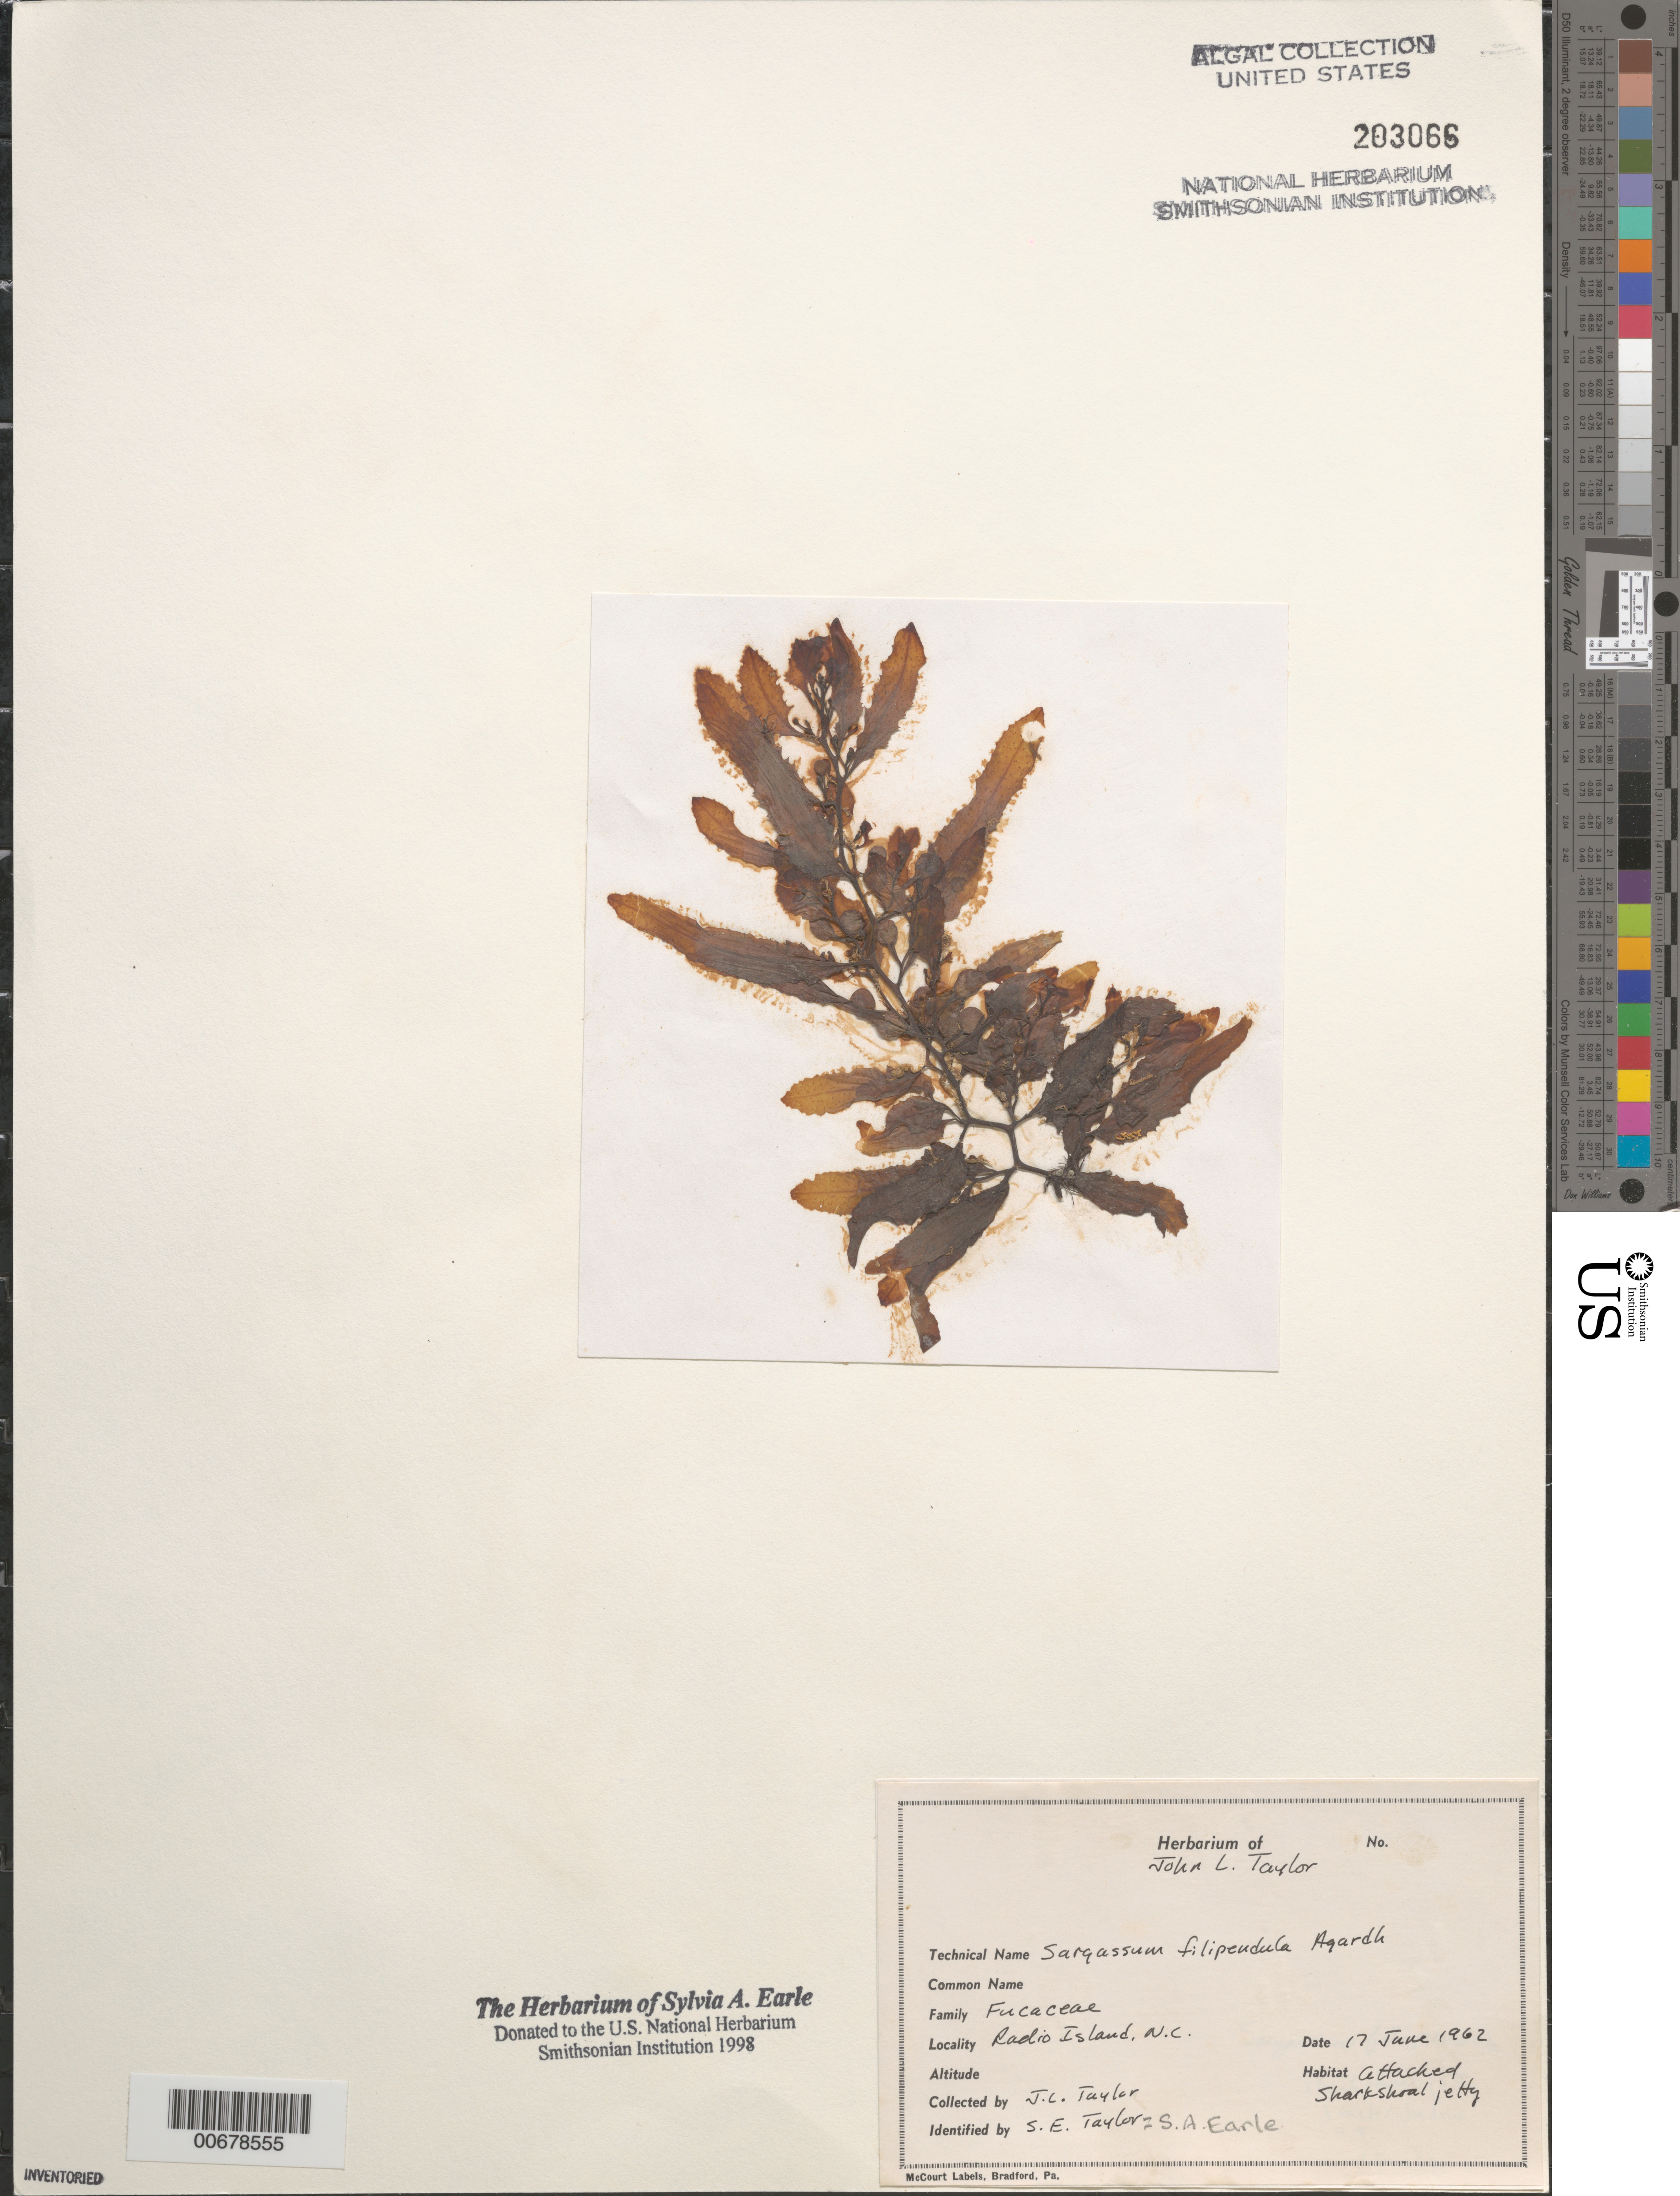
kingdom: Chromista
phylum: Ochrophyta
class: Phaeophyceae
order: Fucales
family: Sargassaceae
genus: Sargassum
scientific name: Sargassum filipendula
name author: C. Agardh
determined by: Earle, S. A.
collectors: J. L. Taylor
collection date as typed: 17 Jun 1962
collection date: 1962-06-17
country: United States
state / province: North Carolina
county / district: Carteret County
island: Radio Island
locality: Shark Shoal jetty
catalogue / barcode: US 203066